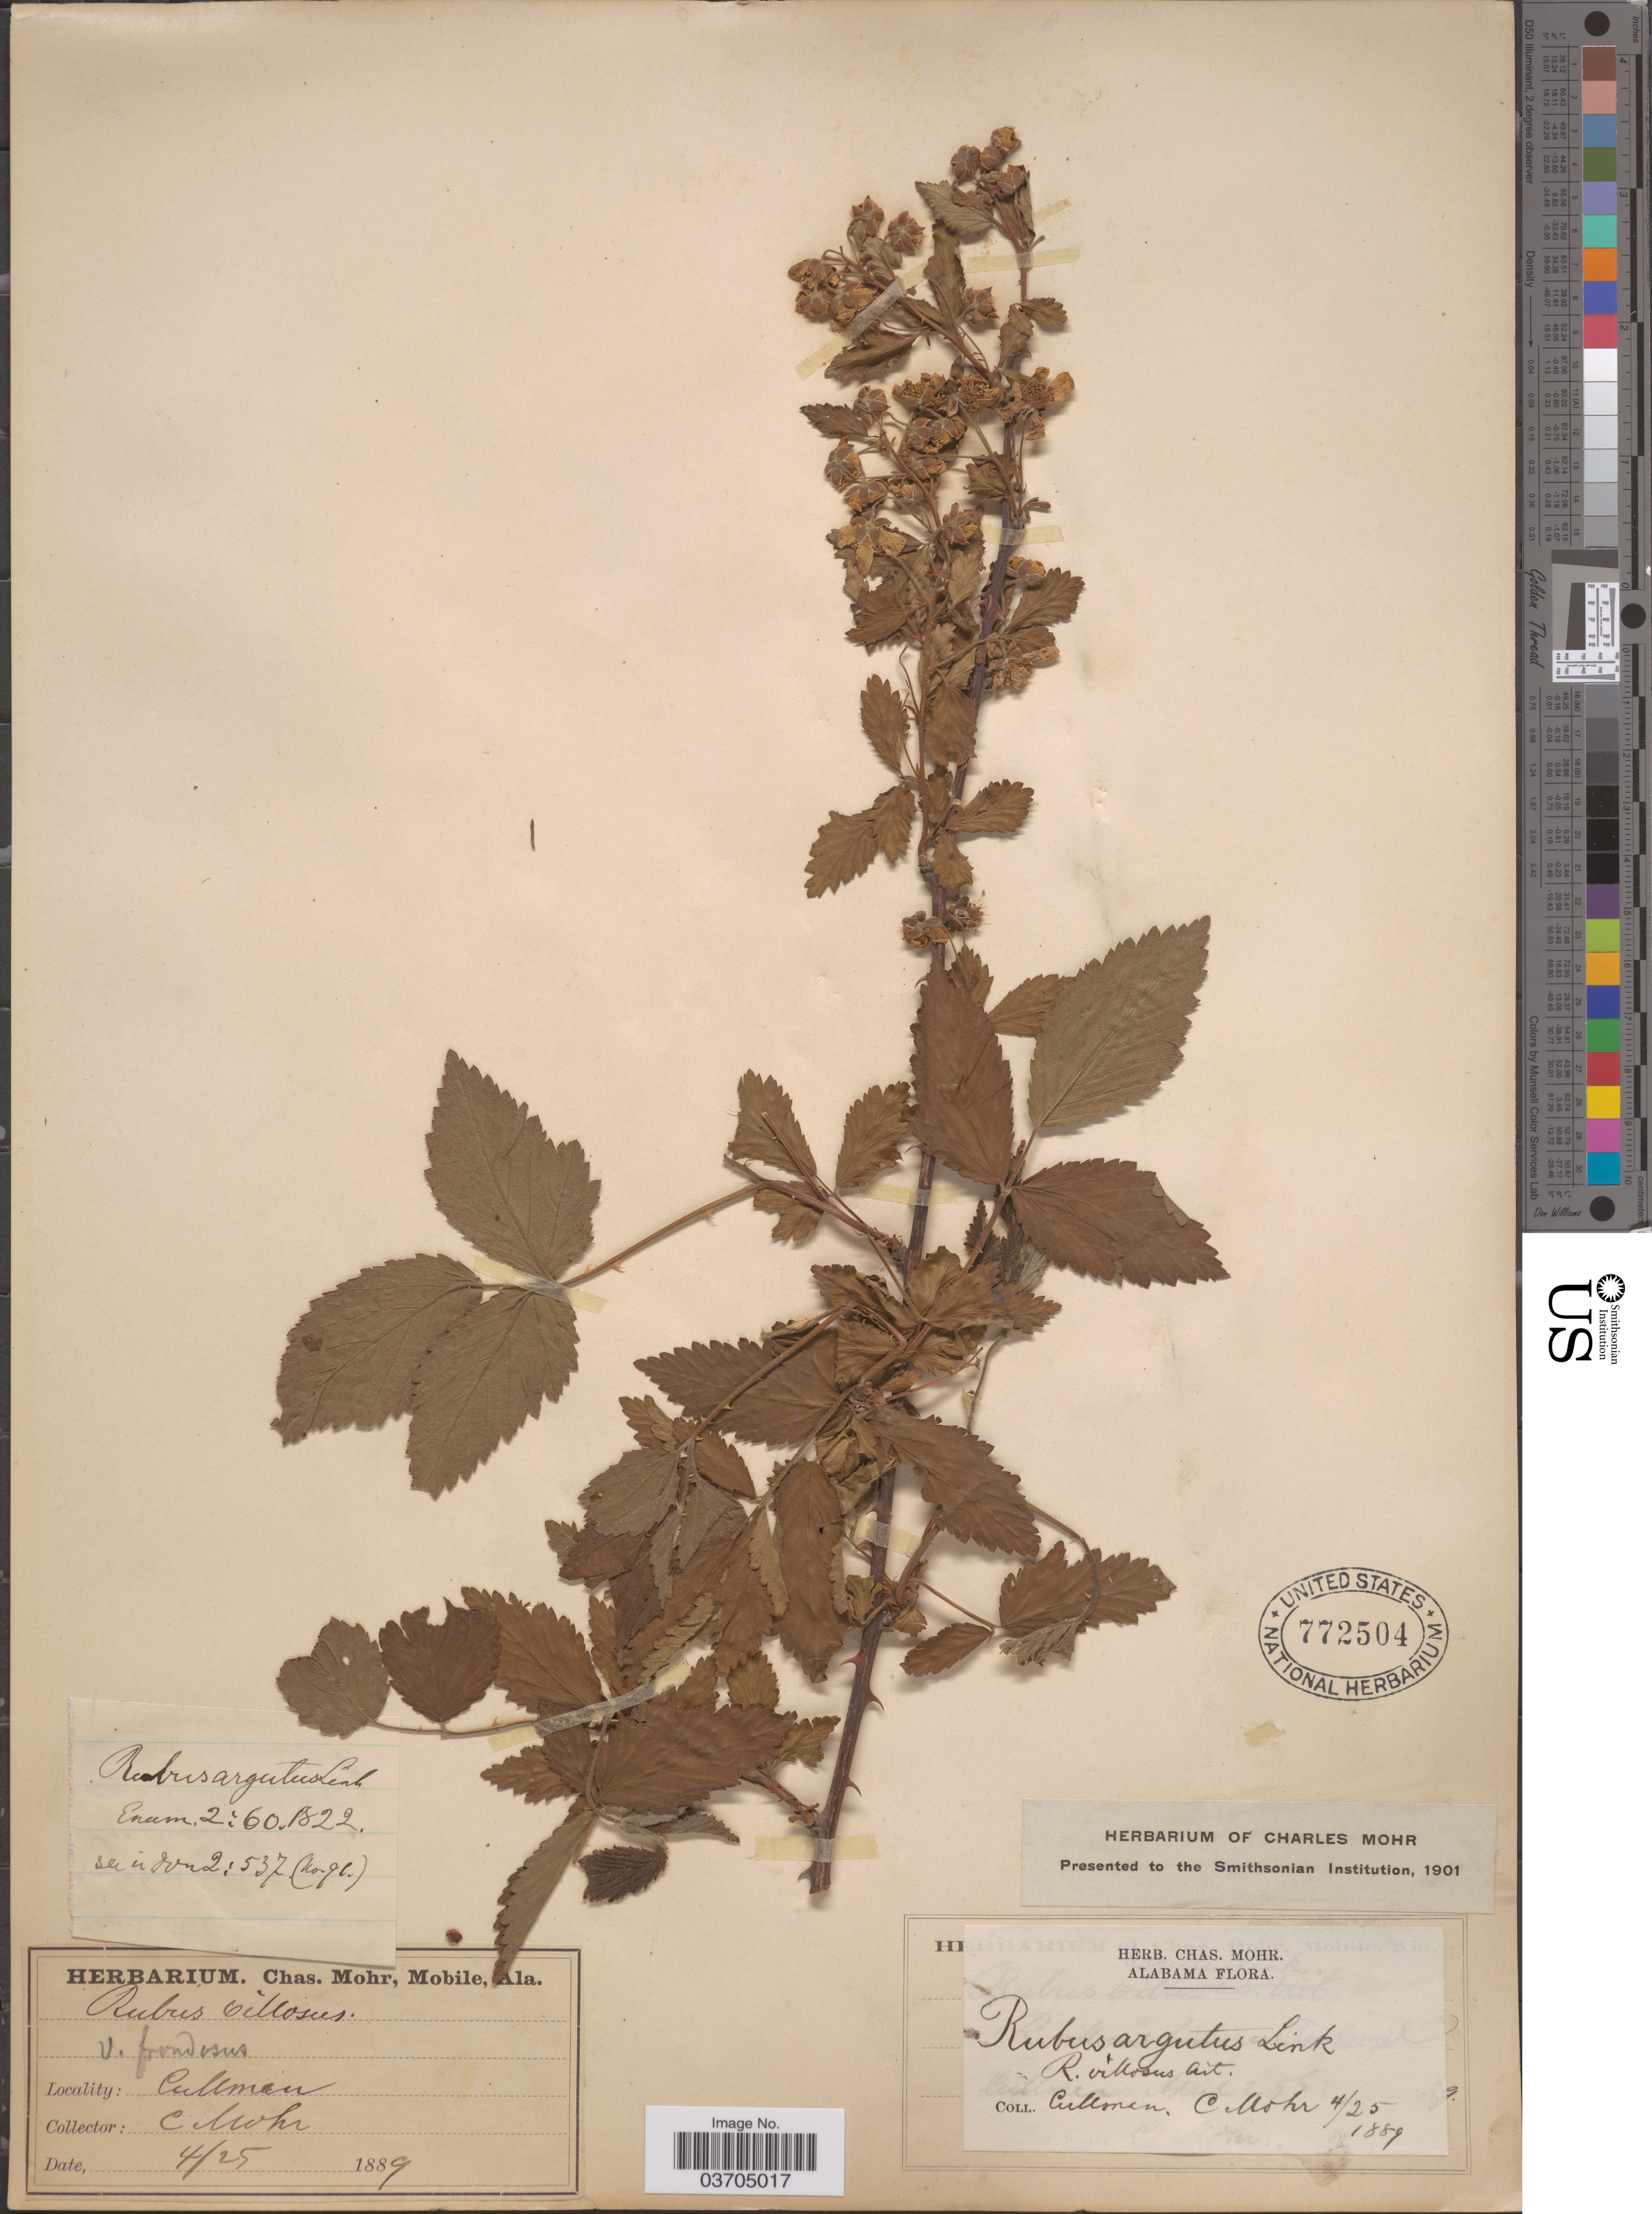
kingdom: Plantae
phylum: Tracheophyta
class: Magnoliopsida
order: Rosales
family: Rosaceae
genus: Rubus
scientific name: Rubus floridus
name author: Tratt.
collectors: Mohr, C. T. (herbarium)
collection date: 1889-04-25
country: United States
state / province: Alabama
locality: Cullman.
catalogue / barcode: US 772504